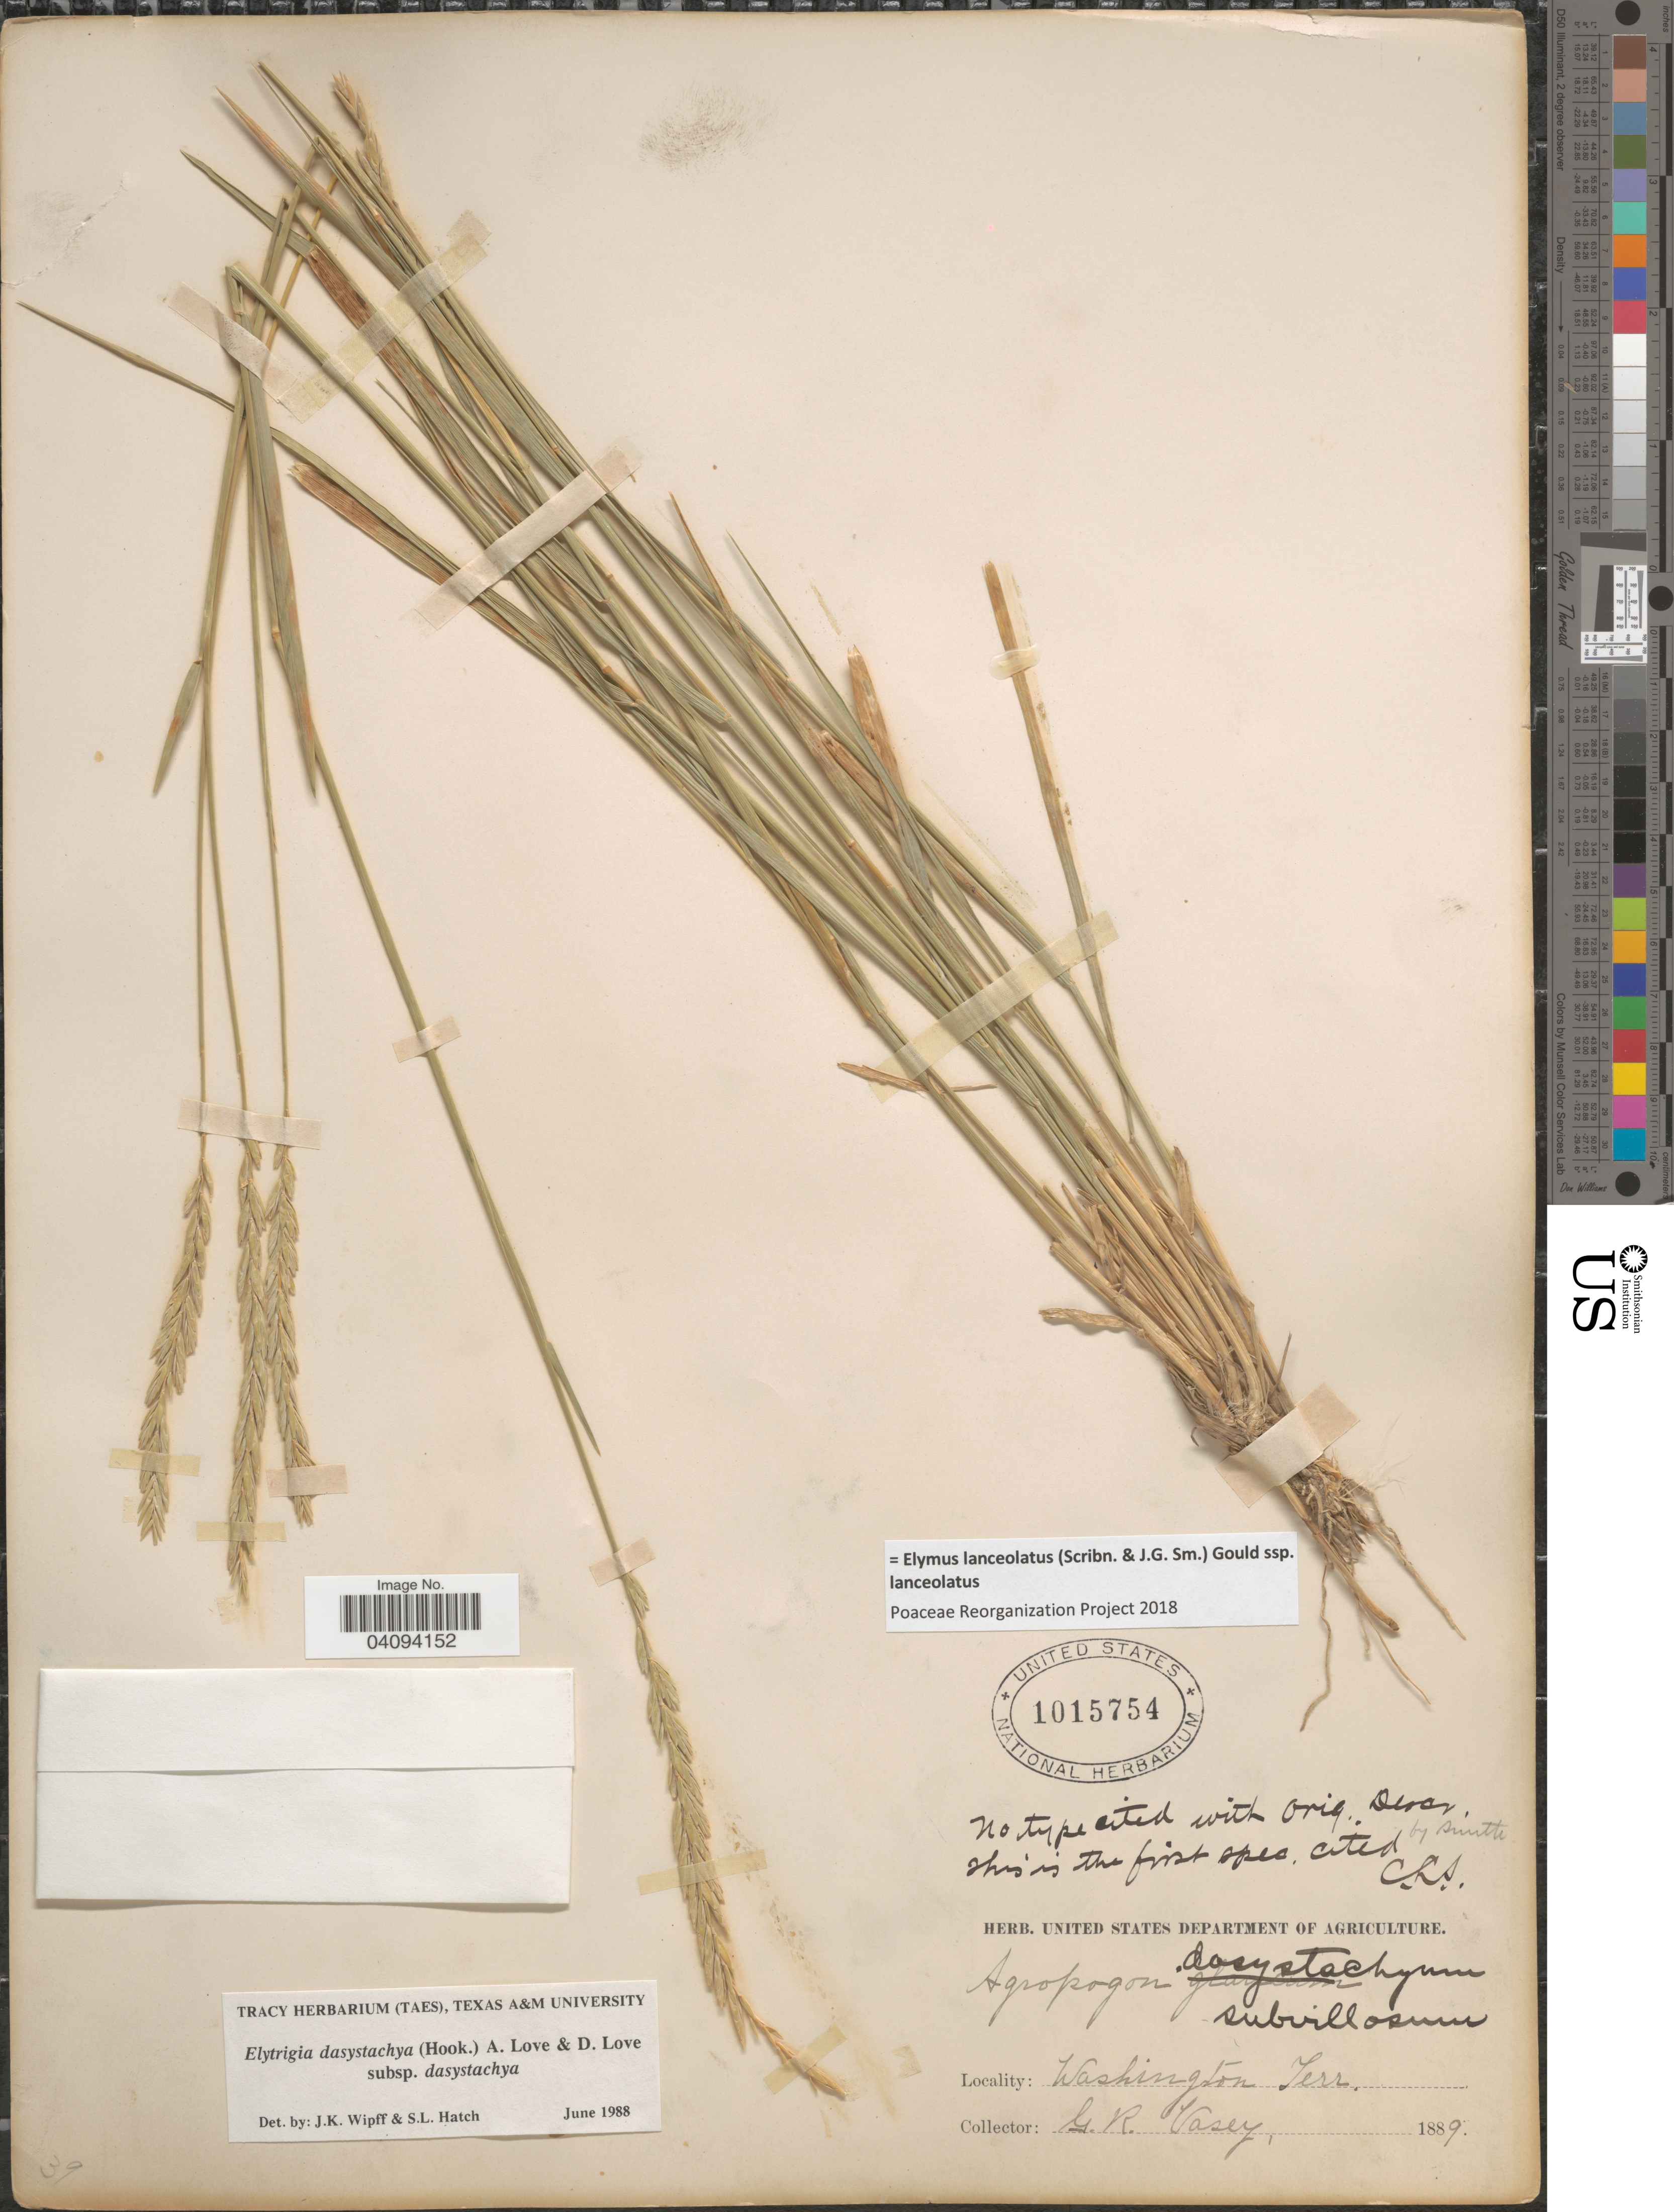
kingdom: Plantae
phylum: Tracheophyta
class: Liliopsida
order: Poales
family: Poaceae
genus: Elymus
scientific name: Elymus lanceolatus subsp. lanceolatus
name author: (Scribn. & J.G. Sm.) Gould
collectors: G. R. Vasey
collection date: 1889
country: United States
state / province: Washington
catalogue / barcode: US 1015754